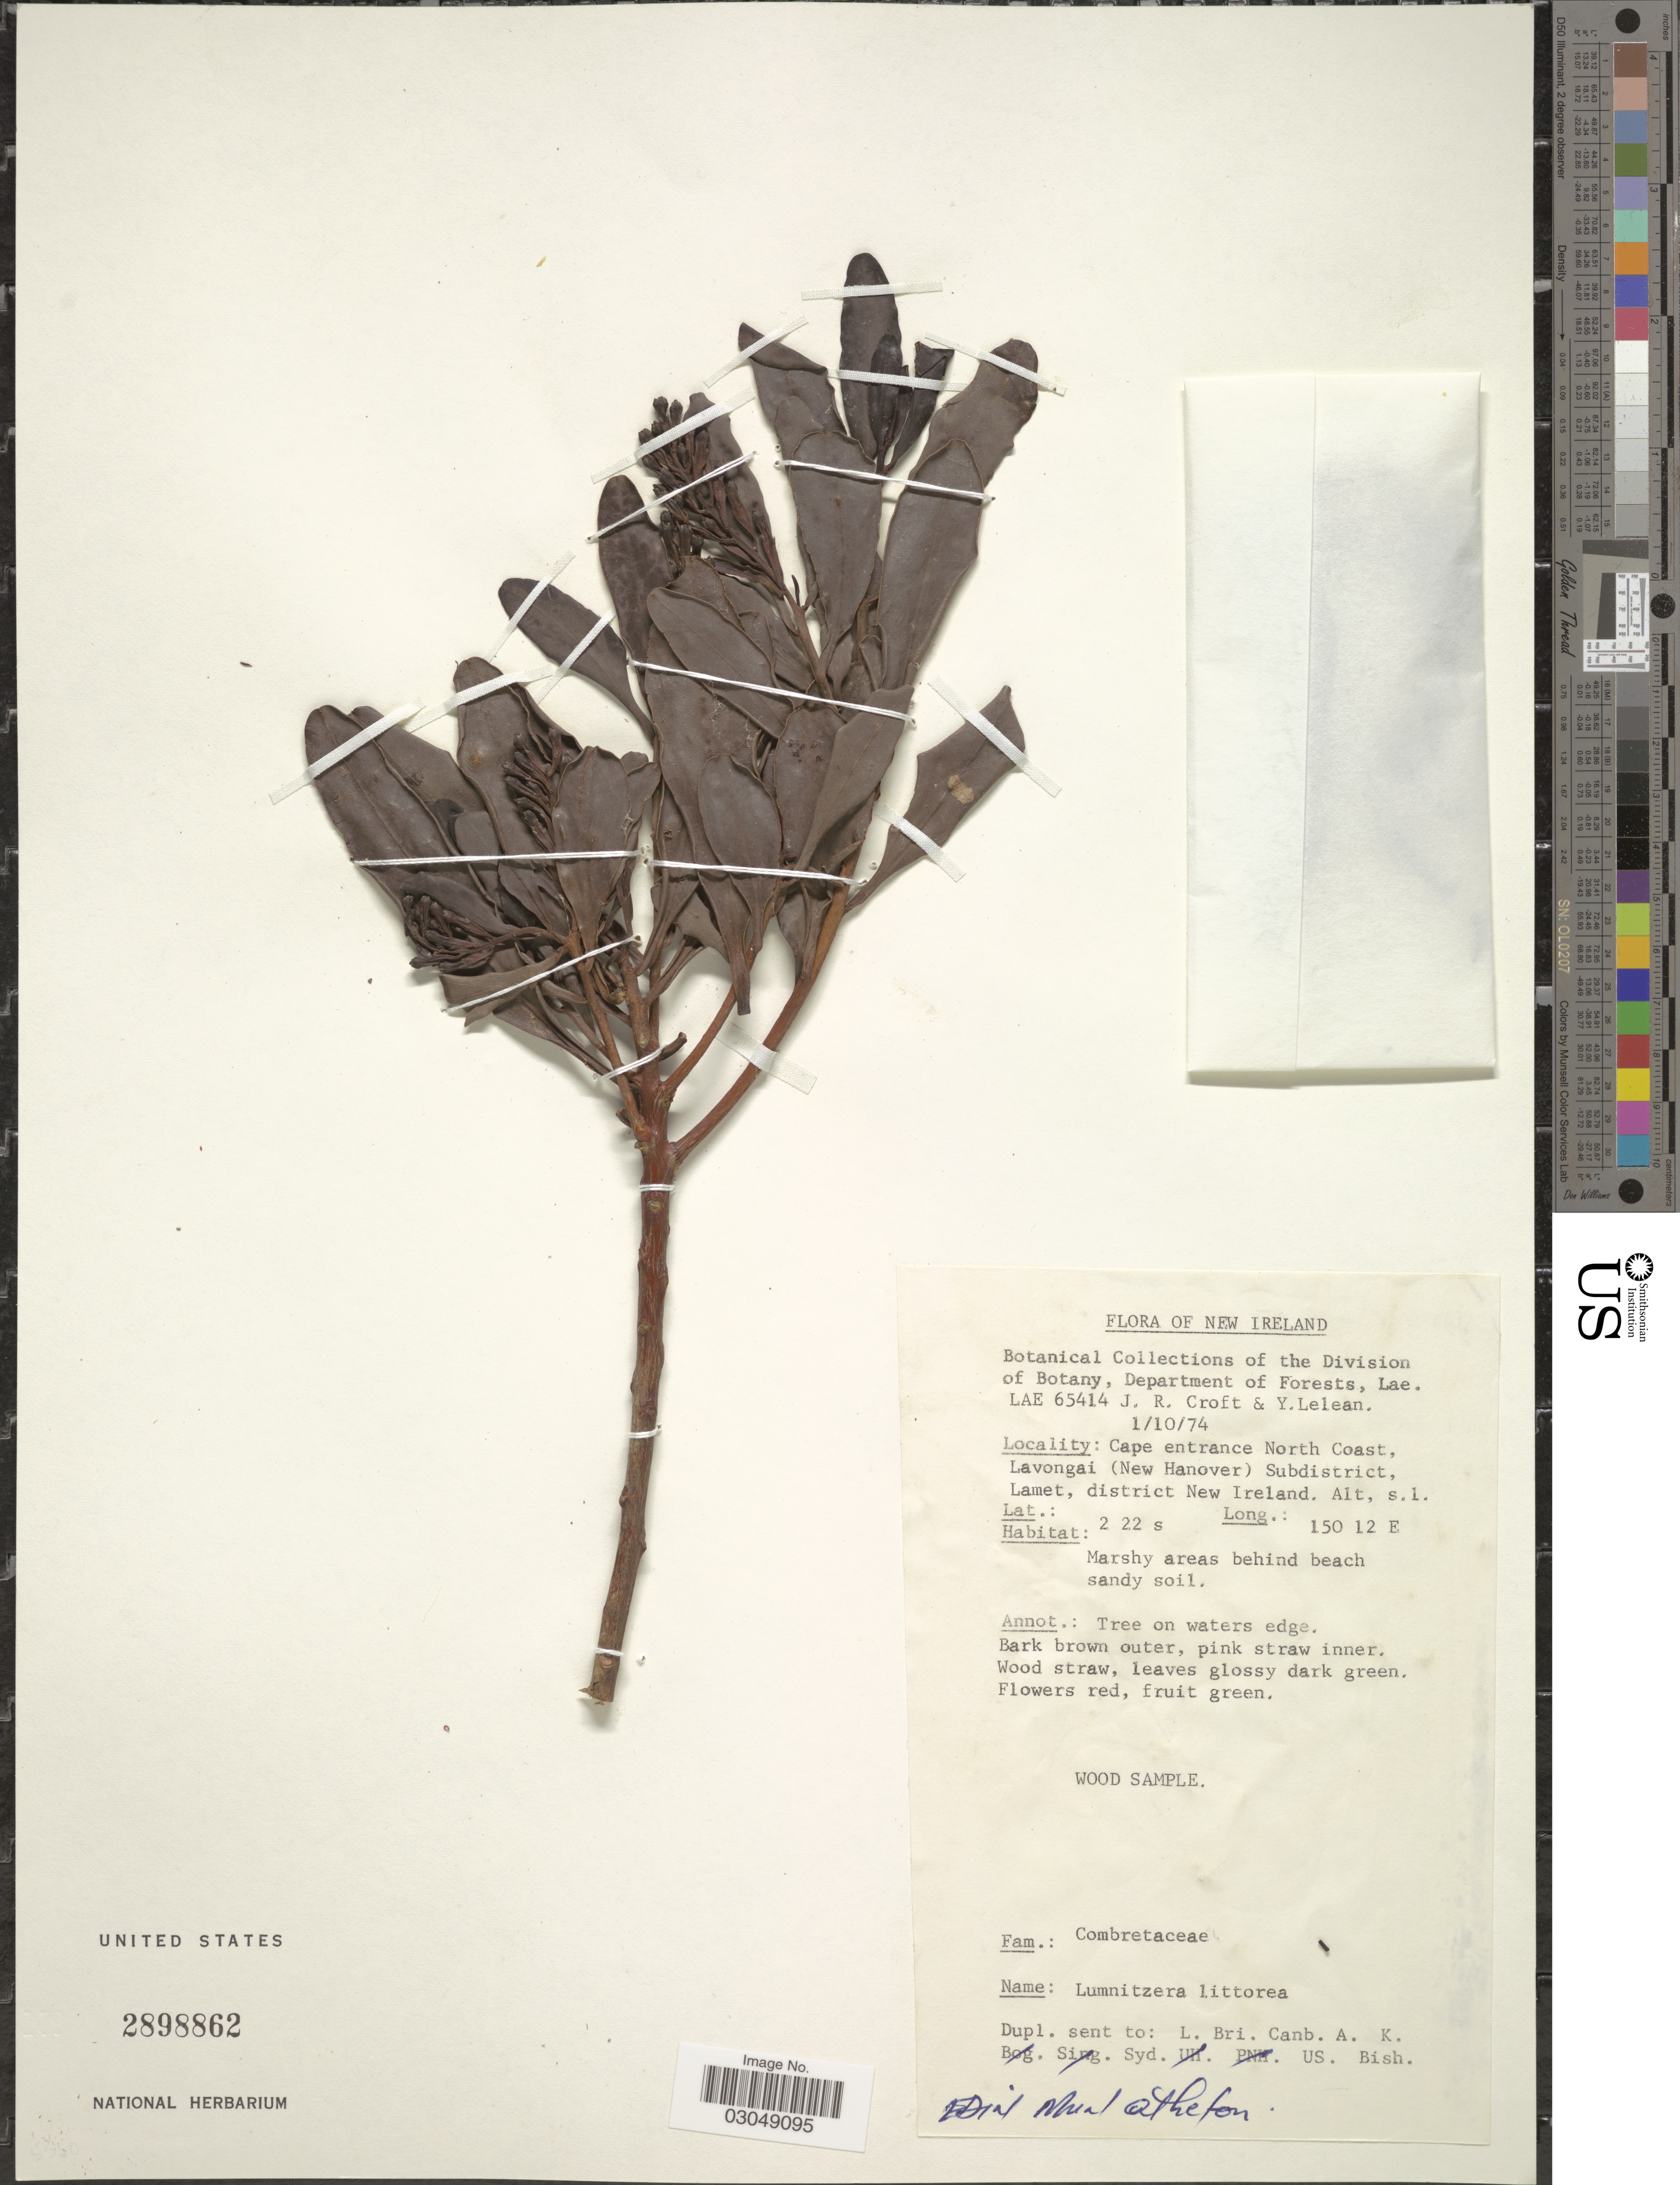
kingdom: Plantae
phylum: Tracheophyta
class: Magnoliopsida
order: Myrtales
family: Combretaceae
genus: Lumnitzera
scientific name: Lumnitzera littorea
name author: (Jack) Voight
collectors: J. R. Croft & Y. Lelean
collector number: LAE65414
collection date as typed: Transcribed d/m/y: 1/10/74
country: Papua New Guinea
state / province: New Ireland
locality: New Guinea. Cape entrance North Coast, Lavongai (New Hanover) Subdistrict, Lamet, district New Ireland.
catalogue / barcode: US 2898862